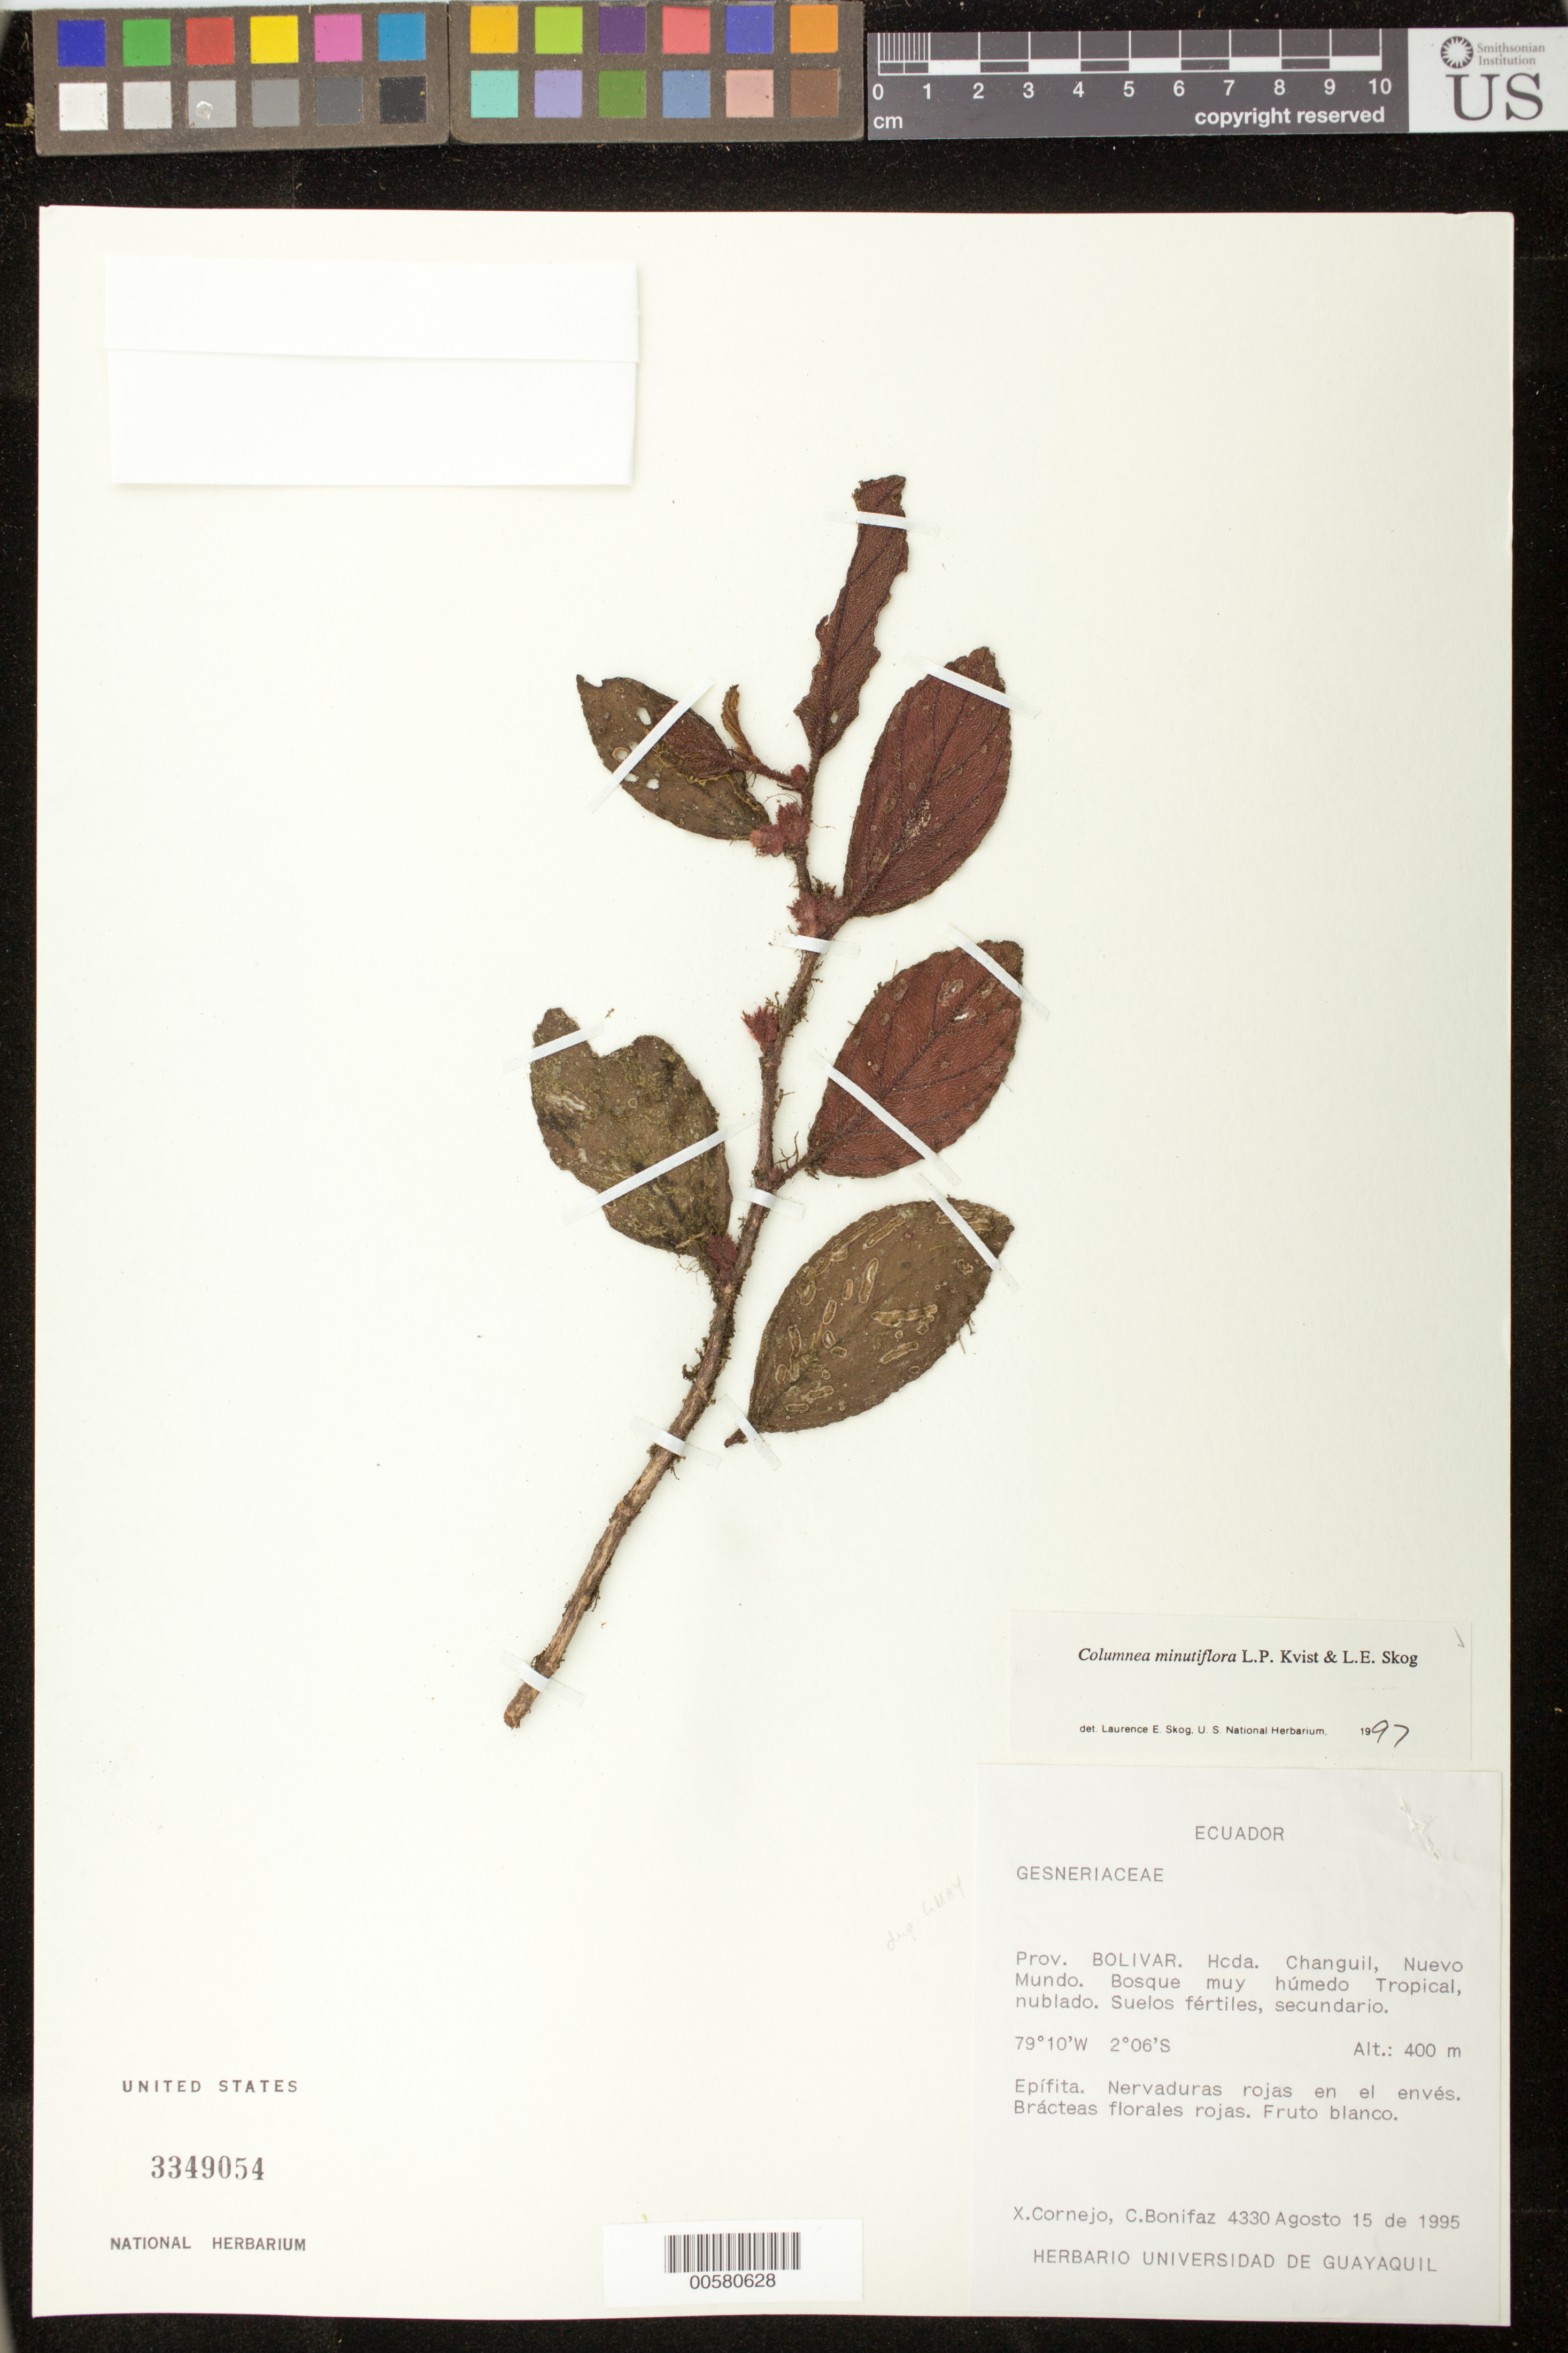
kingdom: Plantae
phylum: Tracheophyta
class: Magnoliopsida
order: Lamiales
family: Gesneriaceae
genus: Columnea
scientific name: Columnea minutiflora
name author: L.P. Kvist & L.E. Skog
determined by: Skog, Laurence E.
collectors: X. F. Cornejo & C. Bonifaz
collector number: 4330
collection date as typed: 15 Aug 1995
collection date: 1995-08-15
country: Ecuador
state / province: Bolivar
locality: Hcda. Changuil, Nuevo Mundo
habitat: Bosque muy húmedo tropical, nublado; suelos fértiles, secundario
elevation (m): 400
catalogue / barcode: US 3349054